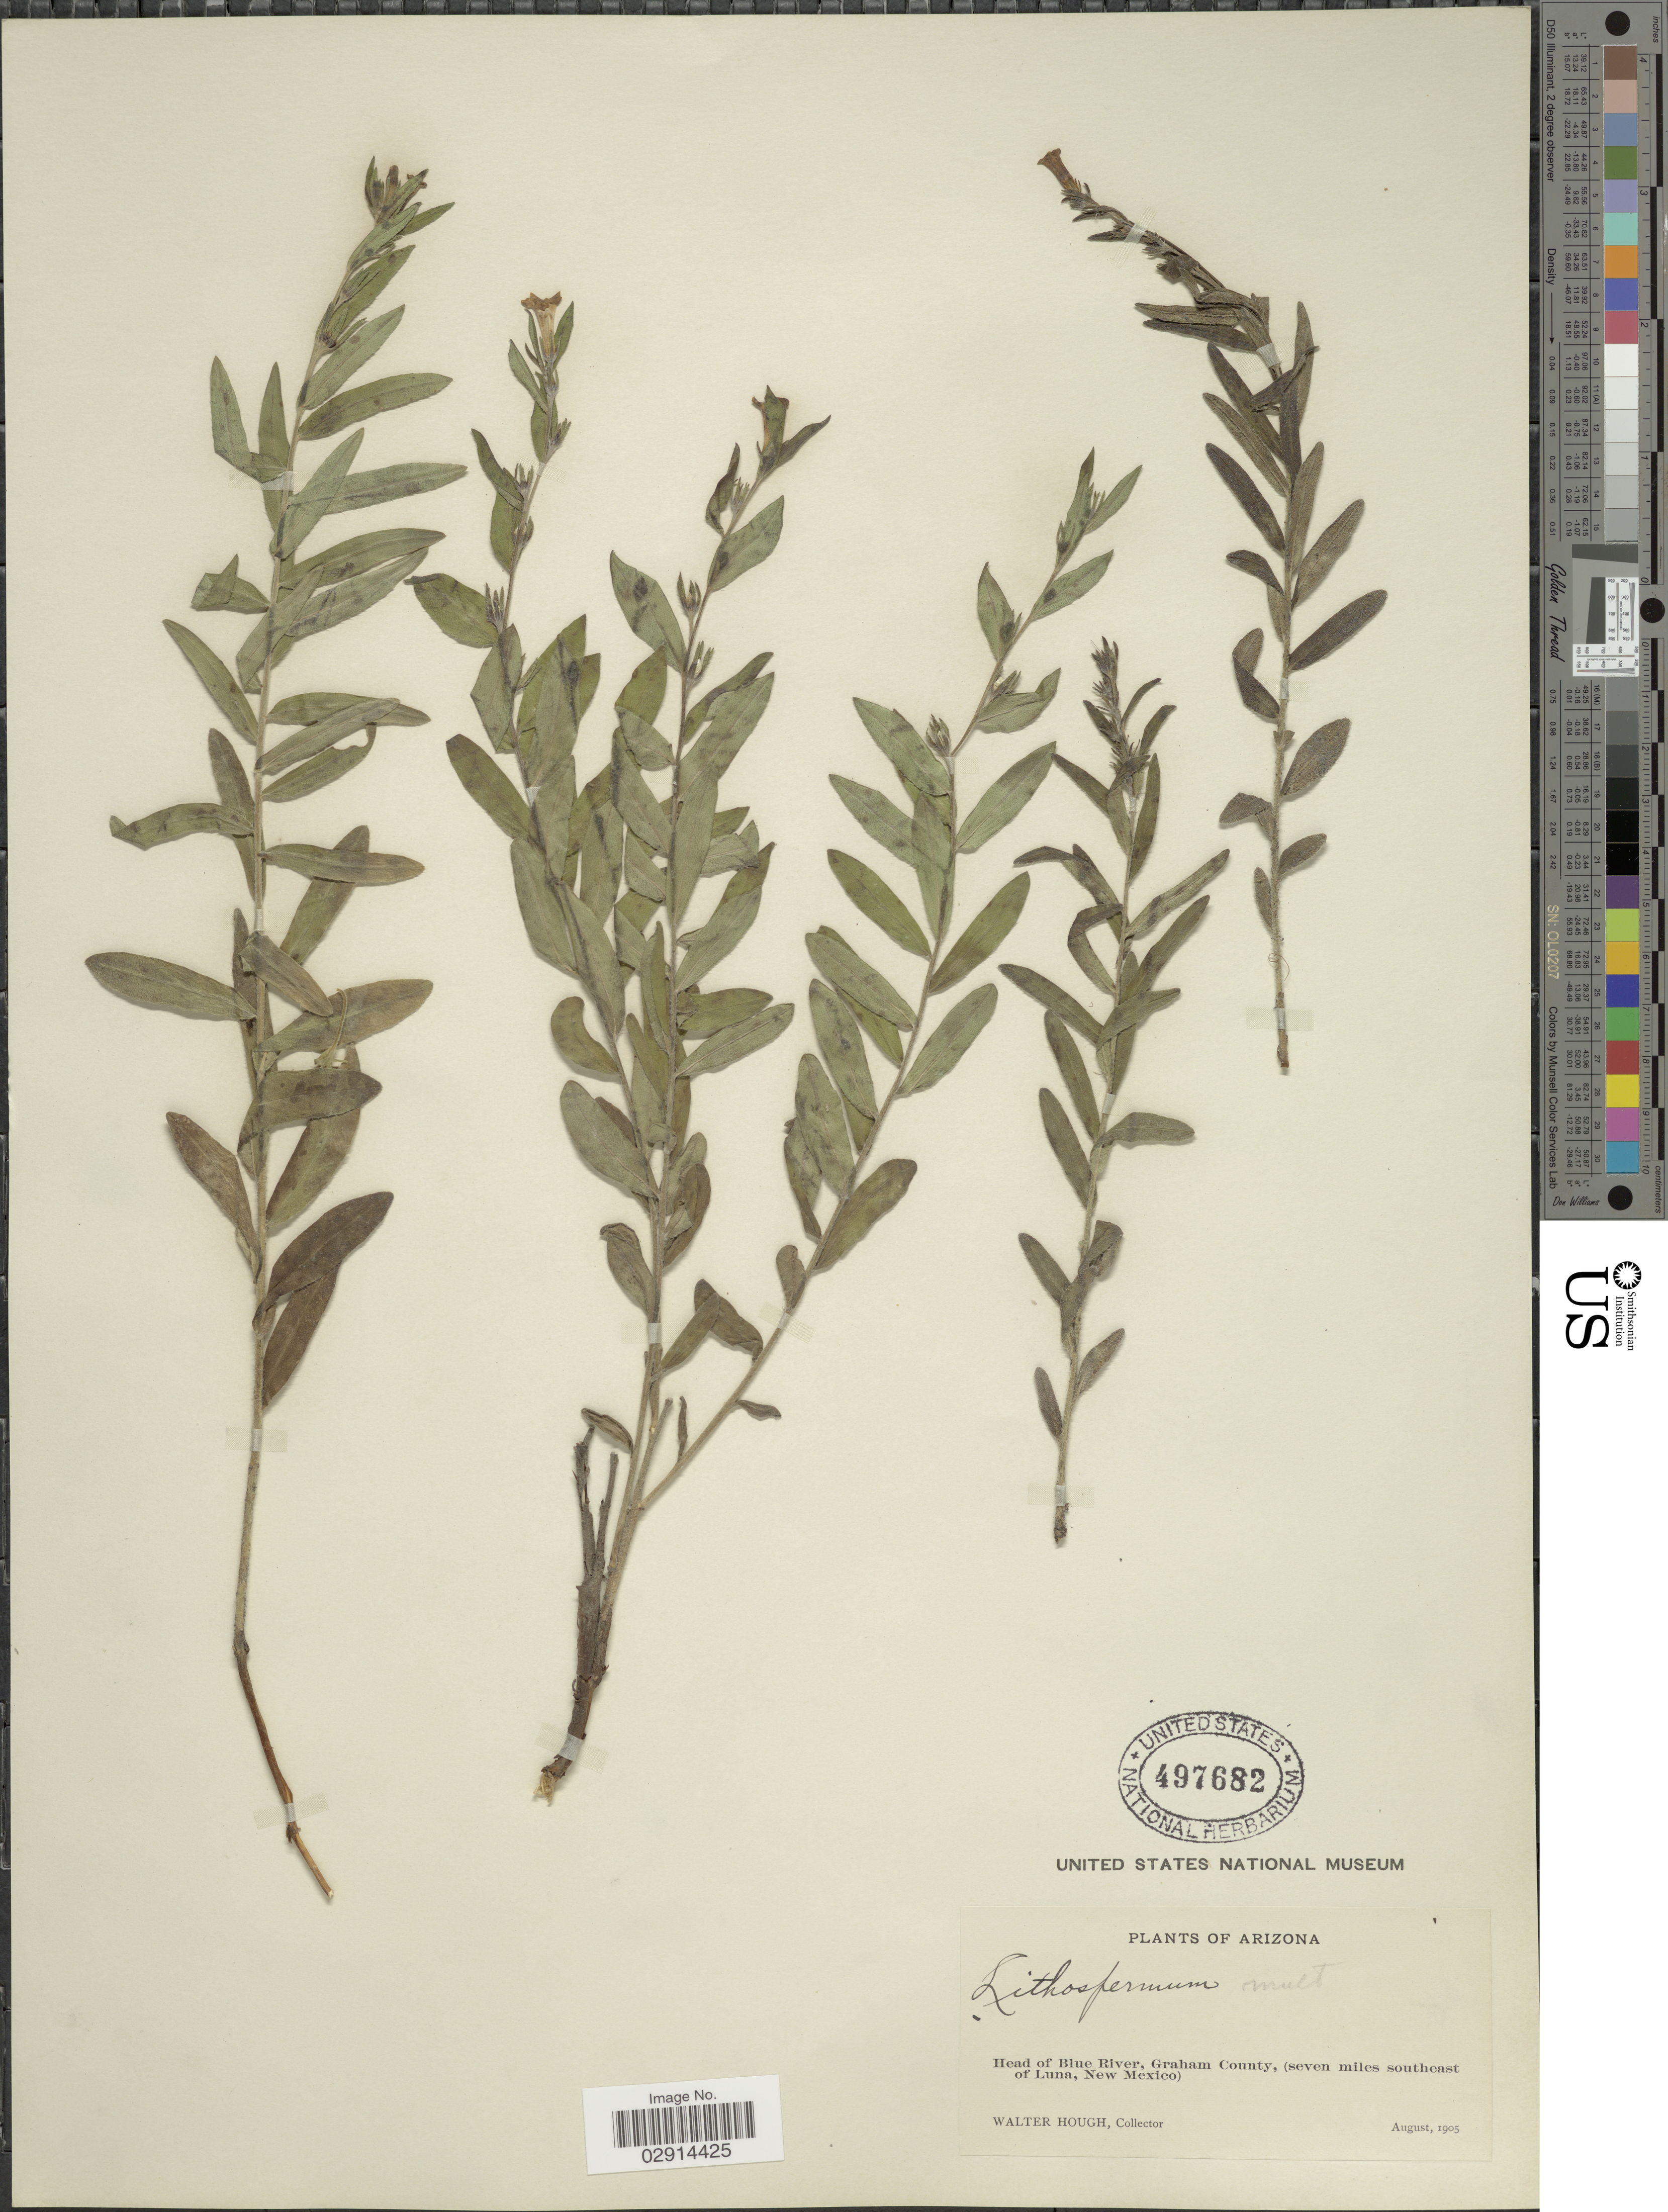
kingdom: Plantae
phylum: Tracheophyta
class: Magnoliopsida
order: Boraginales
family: Boraginaceae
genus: Lithospermum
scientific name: Lithospermum multiflorum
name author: Torr. ex A. Gray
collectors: W. Hough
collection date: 1905-08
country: United States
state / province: Arizona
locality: Head of Blue River, Graham County, (seven miles southeast of Luna, New Mexico).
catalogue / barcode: US 497682